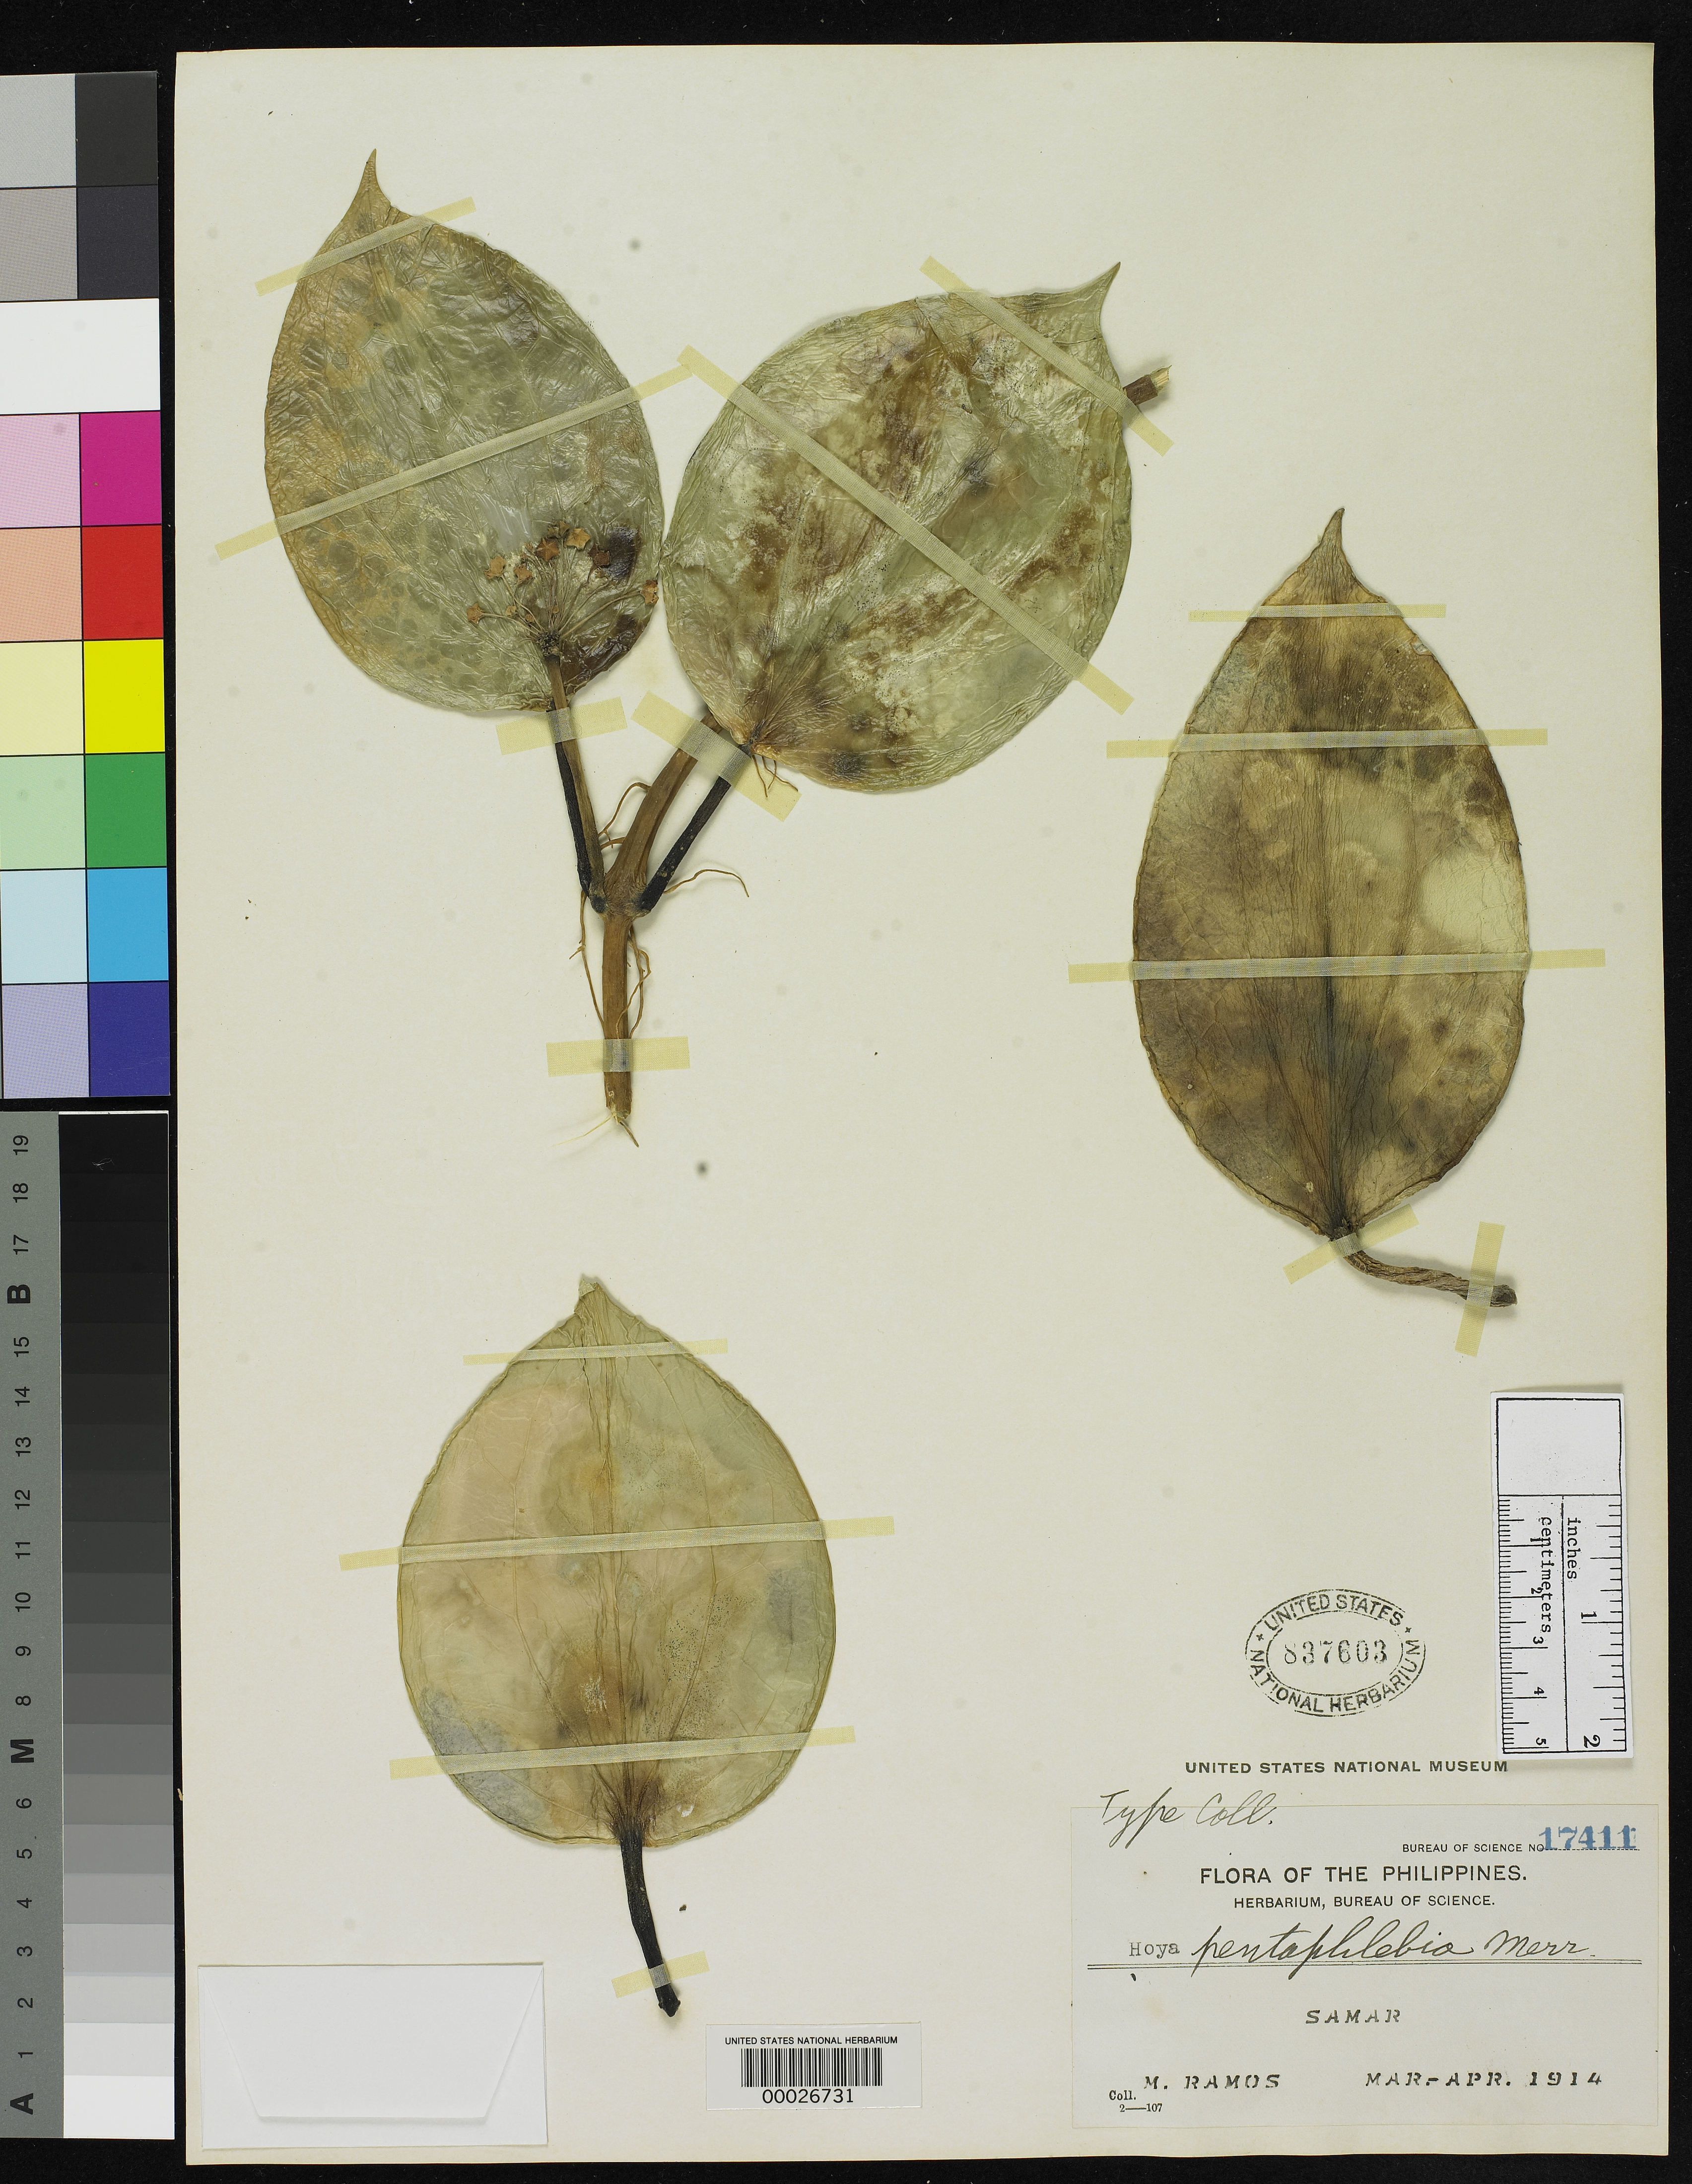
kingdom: Plantae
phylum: Tracheophyta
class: Magnoliopsida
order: Gentianales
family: Apocynaceae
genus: Hoya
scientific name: Hoya pentaphlebia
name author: Merr.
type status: Isotype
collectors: M. Ramos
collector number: Bur. Sci. 17411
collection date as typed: Mar 1914 to -- Apr 1914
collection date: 1914-03/1914-04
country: Philippines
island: Samar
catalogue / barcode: US 837603